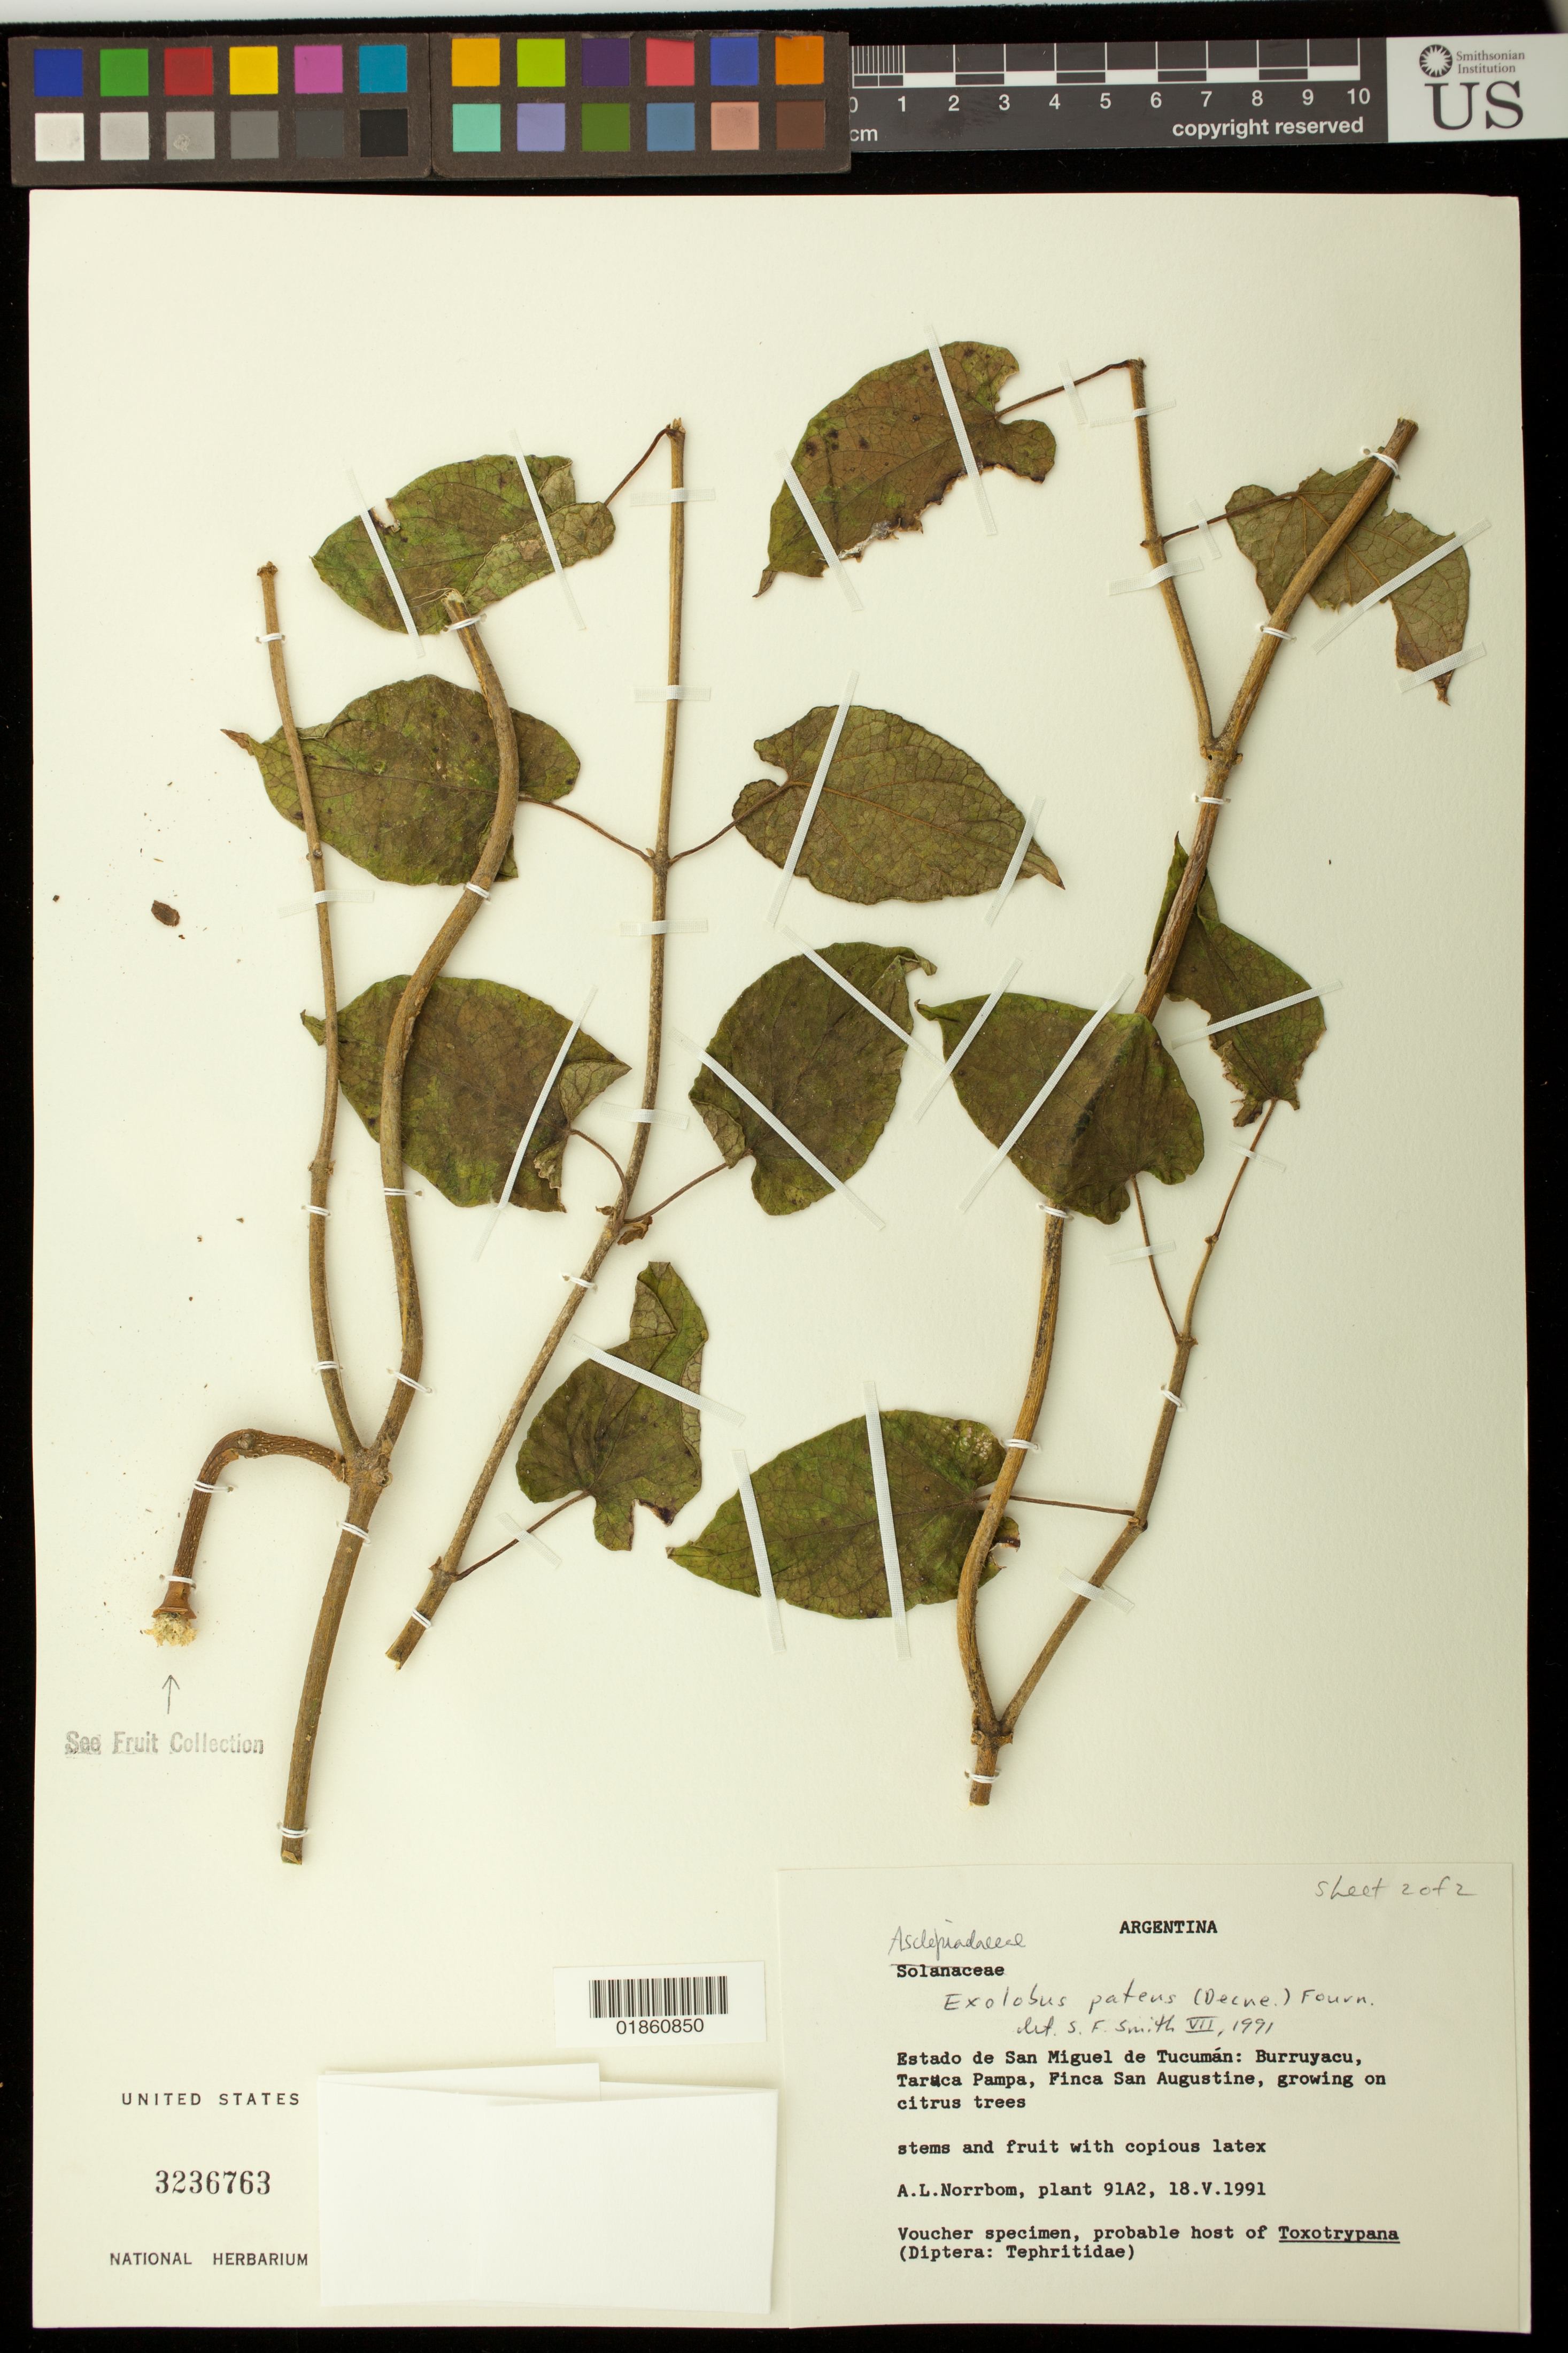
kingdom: Plantae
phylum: Tracheophyta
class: Magnoliopsida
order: Gentianales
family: Apocynaceae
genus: Gonolobus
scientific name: Gonolobus patens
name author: Decne.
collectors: A. L. Norrbom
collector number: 91A2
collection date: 1991-05-18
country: Argentina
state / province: Tucuman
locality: Burruyacu, Taruca Pampa, Finca San Augustine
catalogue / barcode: US 3236763